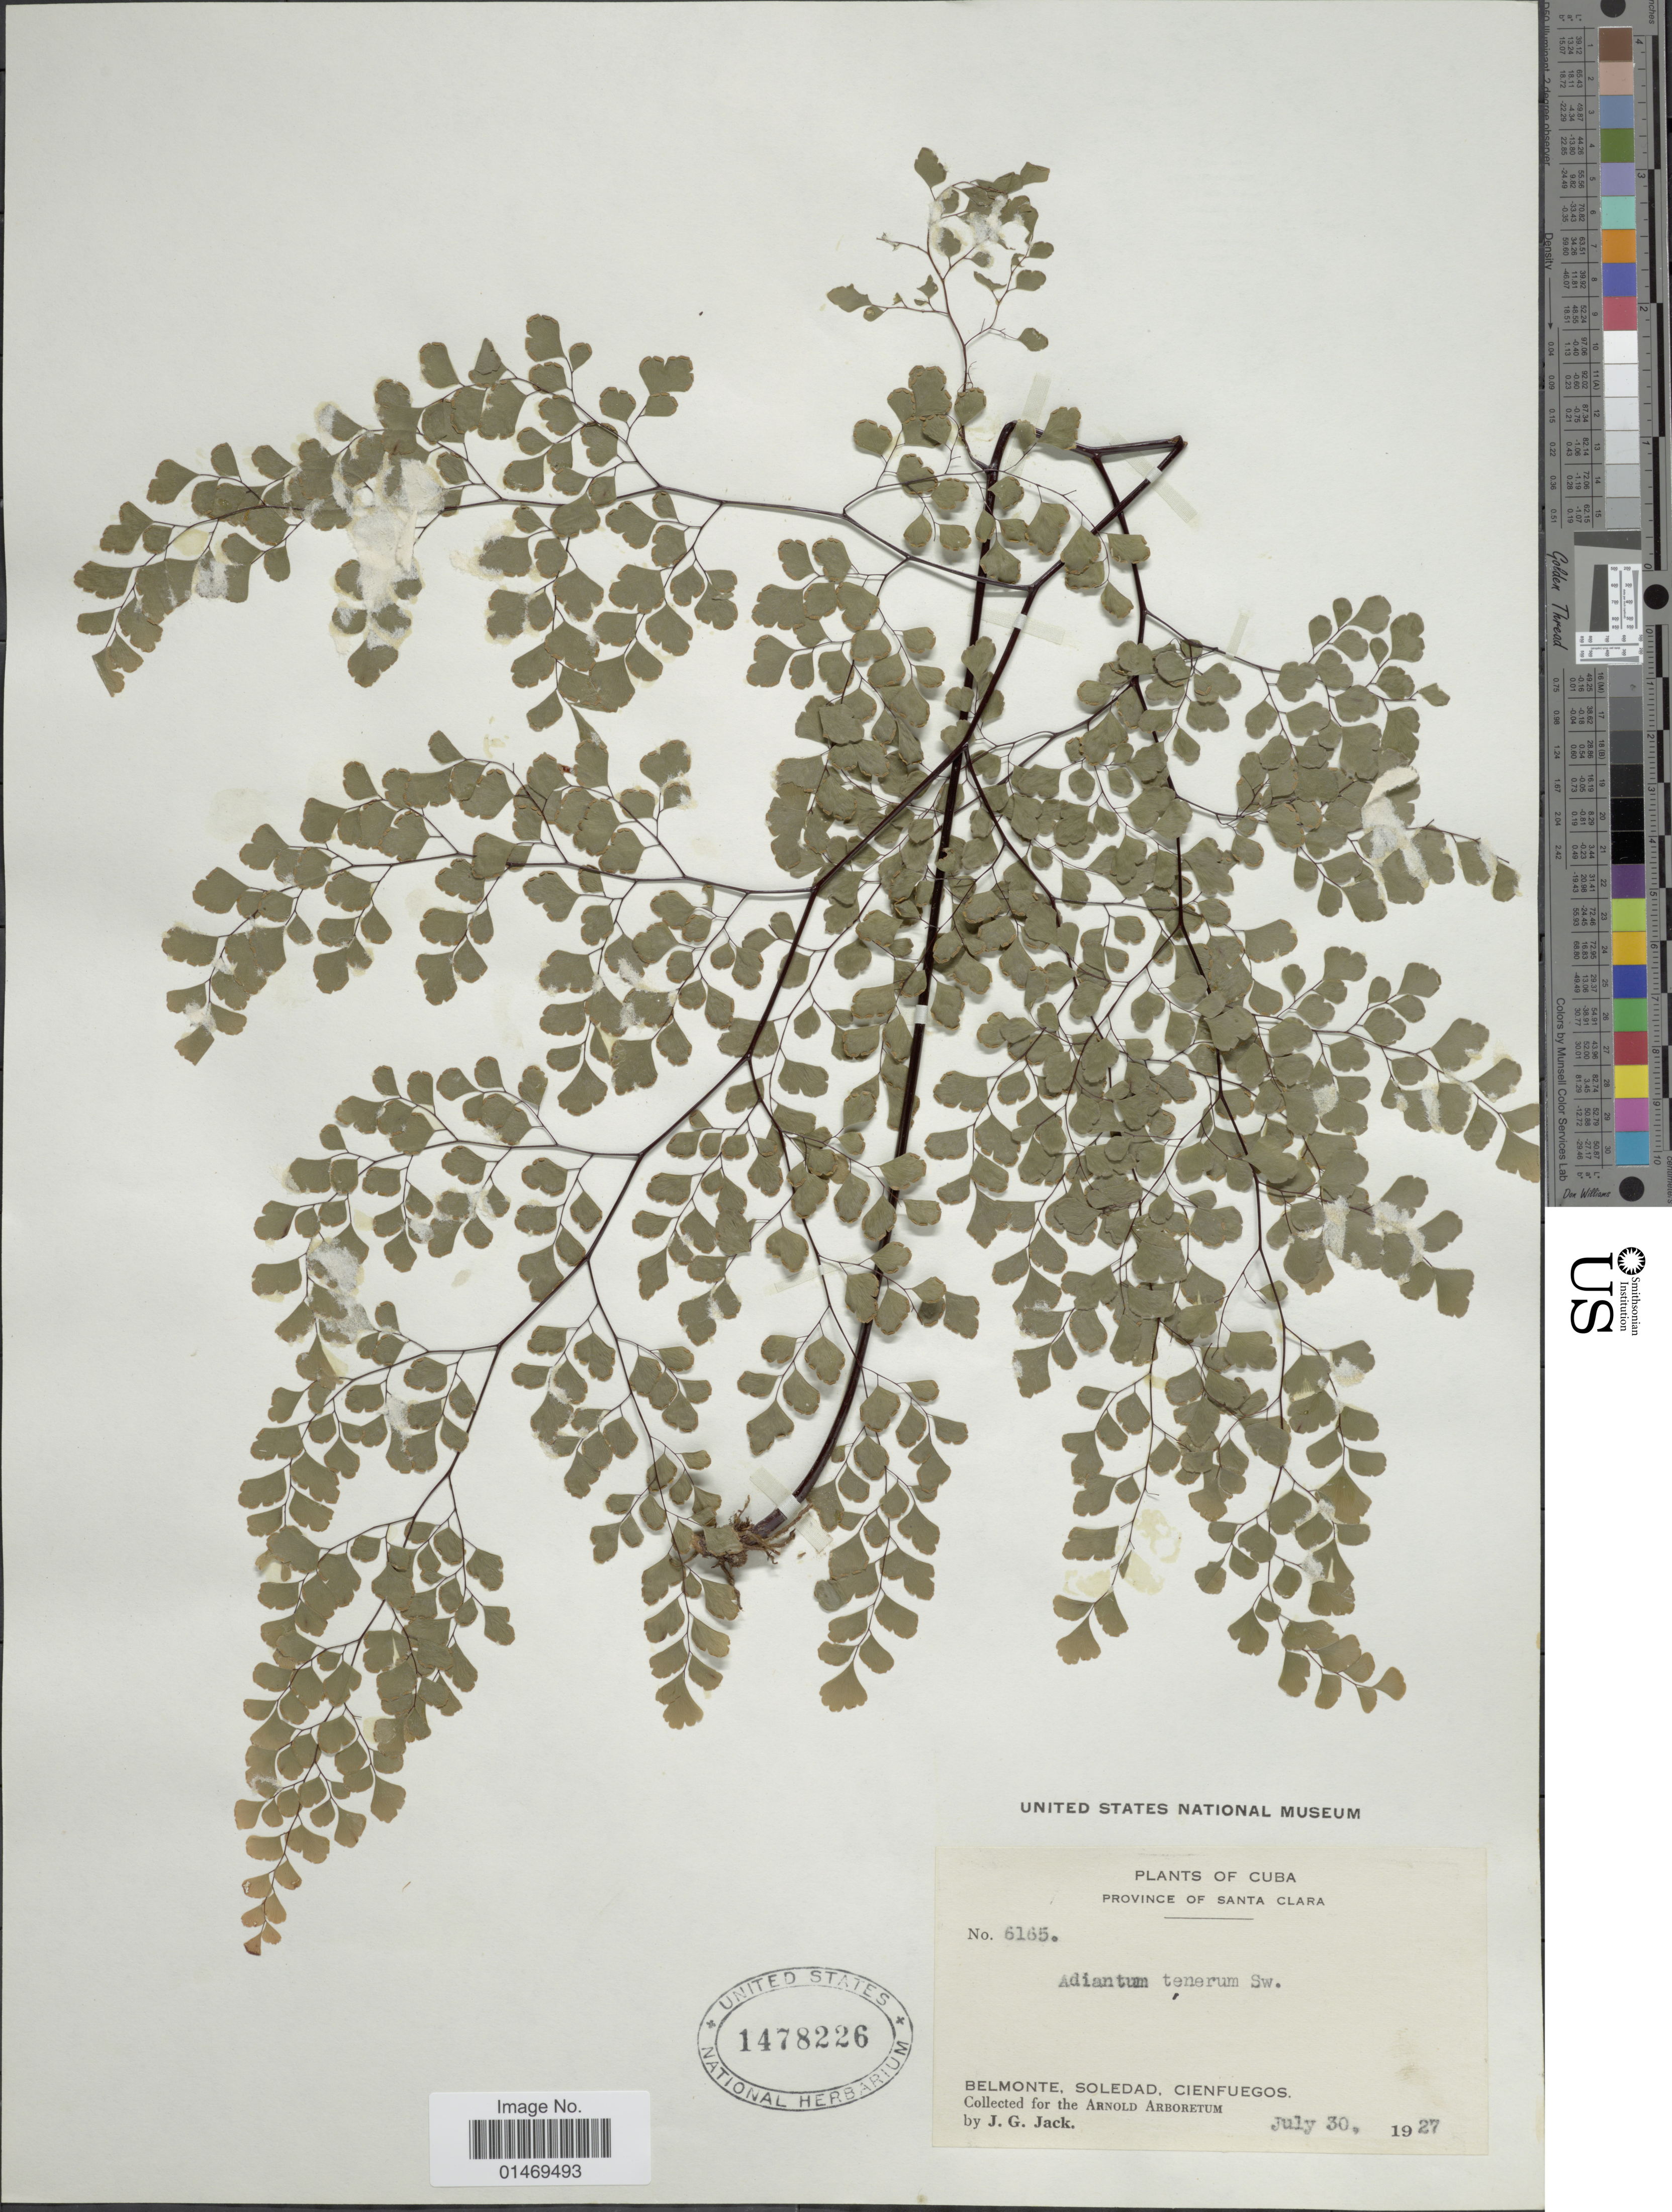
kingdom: Plantae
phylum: Tracheophyta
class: Polypodiopsida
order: Polypodiales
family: Pteridaceae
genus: Adiantum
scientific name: Adiantum tenerum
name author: Sw.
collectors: J. G. Jack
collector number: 6165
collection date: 1927-07-30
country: Cuba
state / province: Las Villas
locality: Province of Santa Clara, Belmonte, Soledad, Cienfuegos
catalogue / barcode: US 1478226